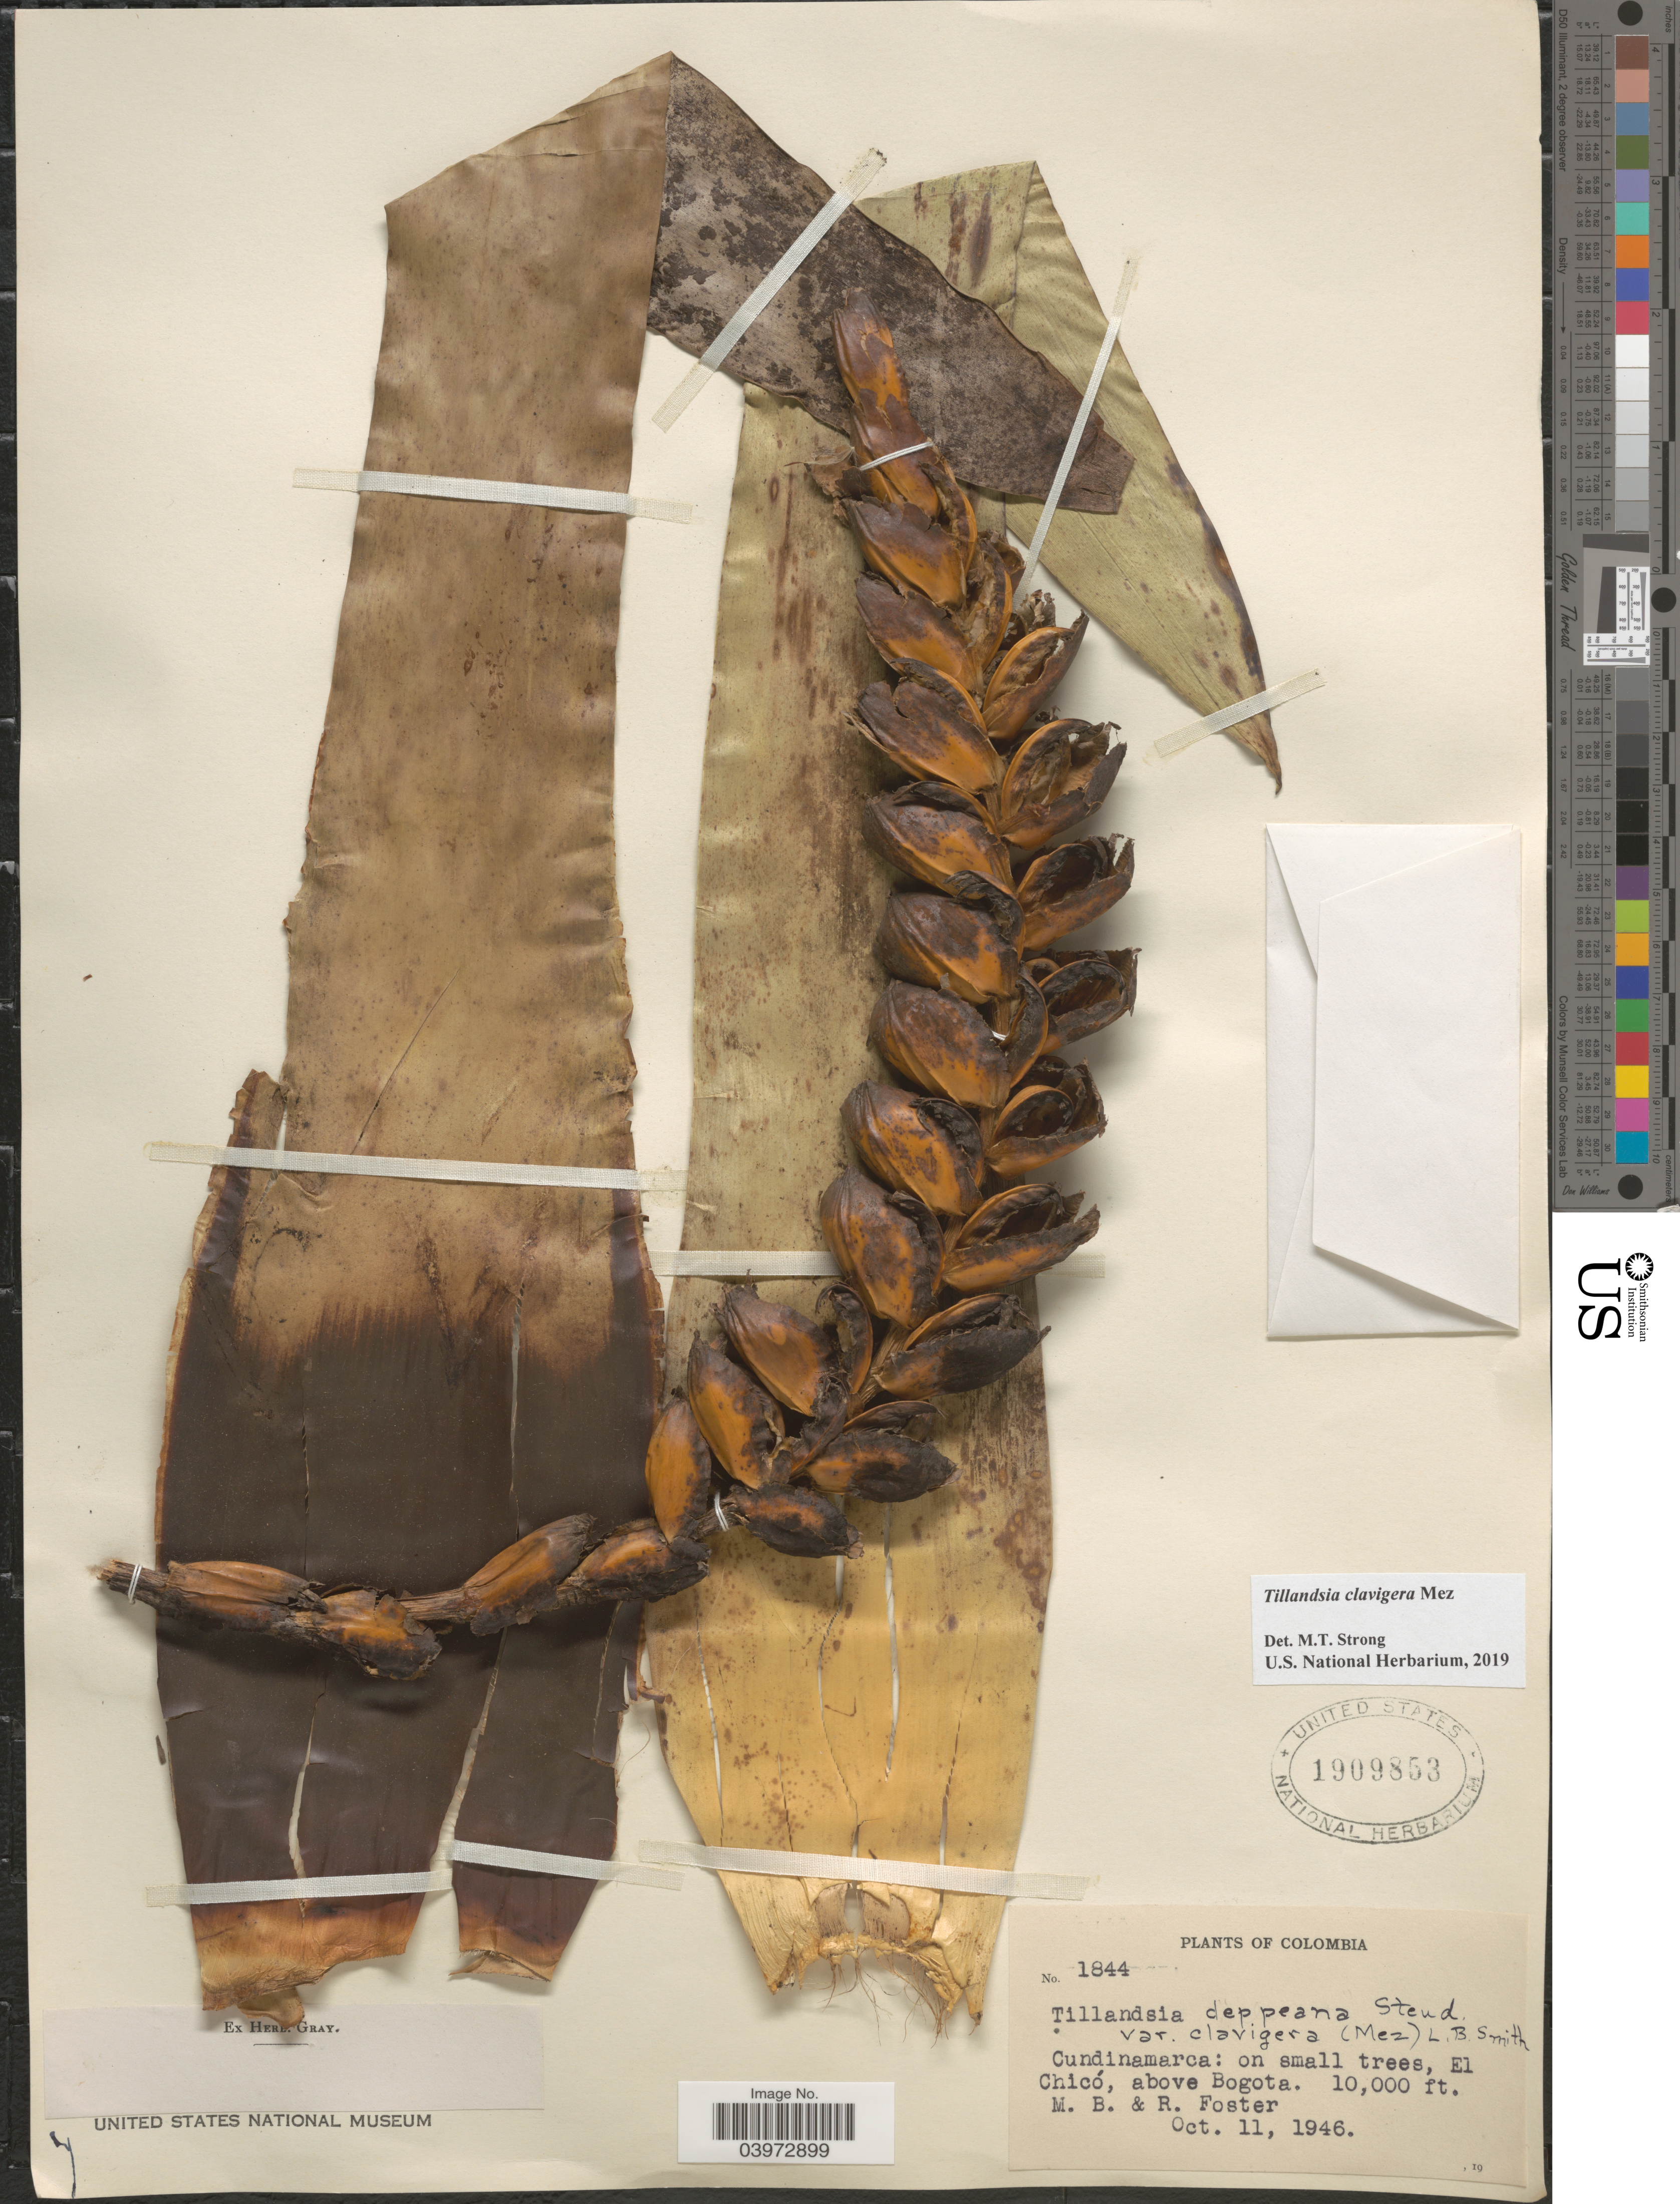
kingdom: Plantae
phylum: Tracheophyta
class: Liliopsida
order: Poales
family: Bromeliaceae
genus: Tillandsia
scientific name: Tillandsia clavigera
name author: Mez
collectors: M. B. Foster & R. Foster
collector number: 1844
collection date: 1946-10-11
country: Colombia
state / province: Cundinamarca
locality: El Chicó, above Bogota.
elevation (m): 3048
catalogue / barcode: US 1909853